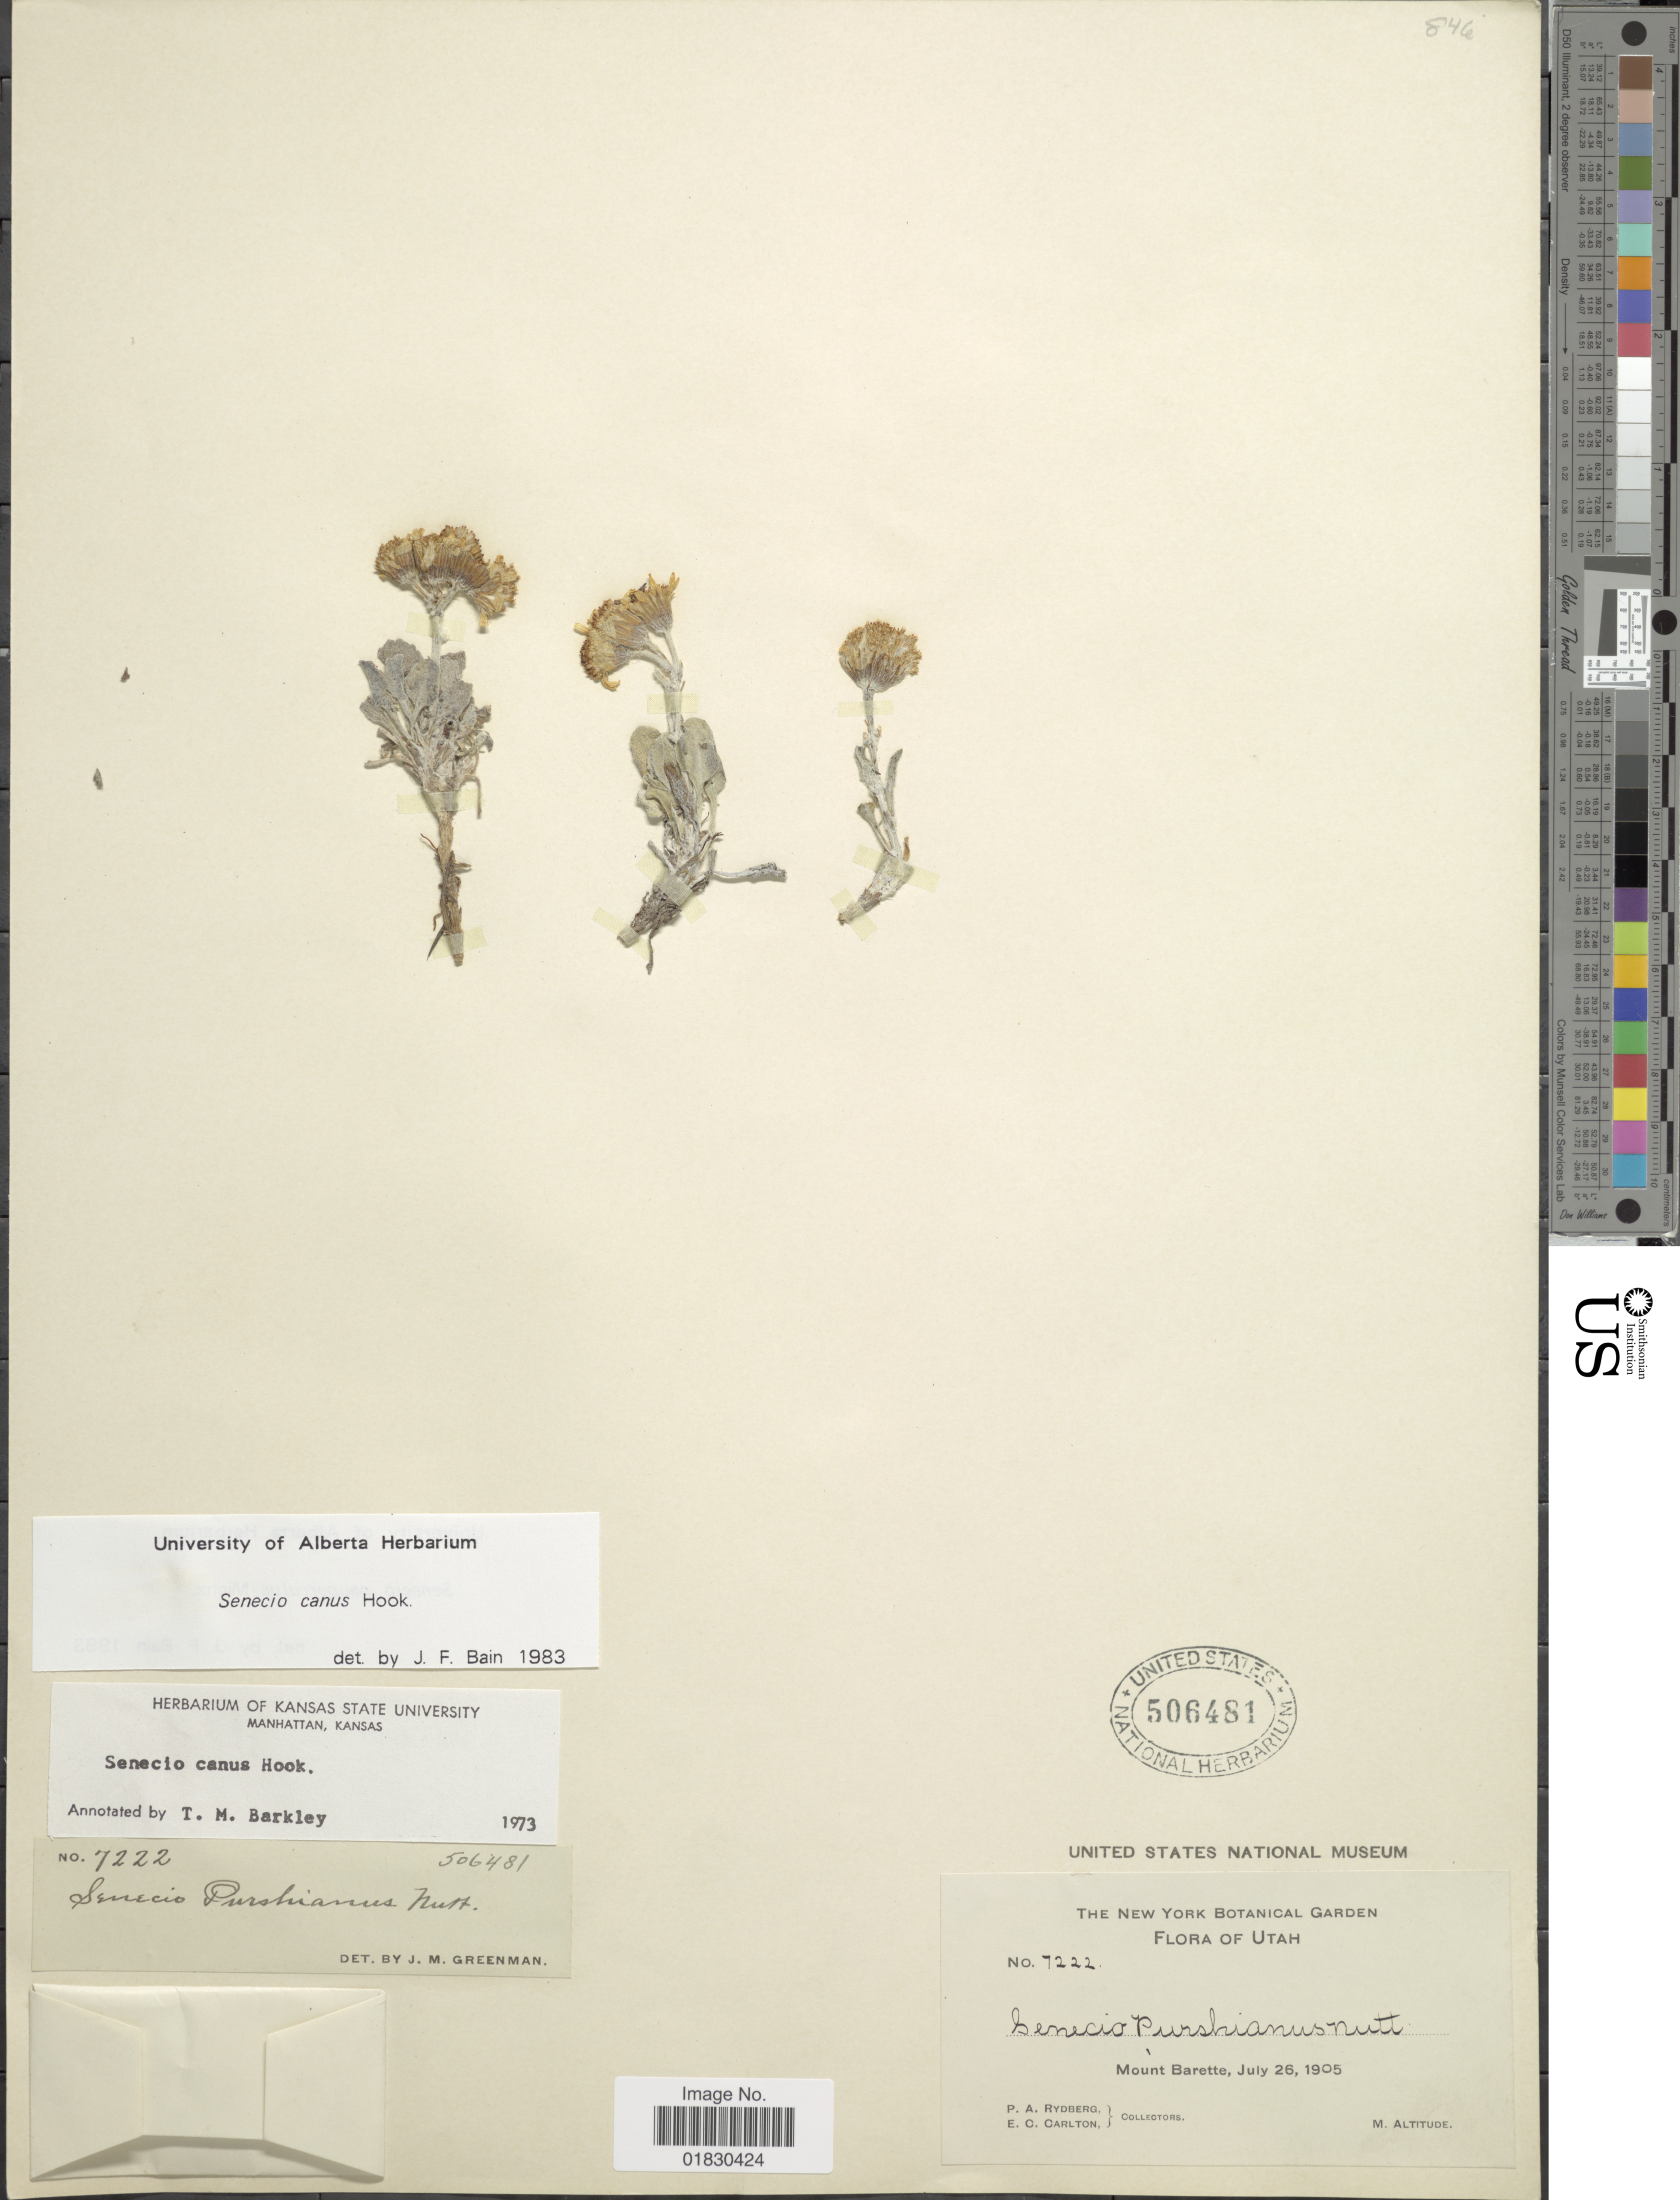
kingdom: Plantae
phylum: Tracheophyta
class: Magnoliopsida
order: Asterales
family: Asteraceae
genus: Packera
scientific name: Packera cana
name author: (Hook.) W.A. Weber & Á. Löve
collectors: P. A. Rydberg & E. Carlton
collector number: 7222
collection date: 1905-07-26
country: United States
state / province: Utah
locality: Mount Barette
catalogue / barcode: US 506481